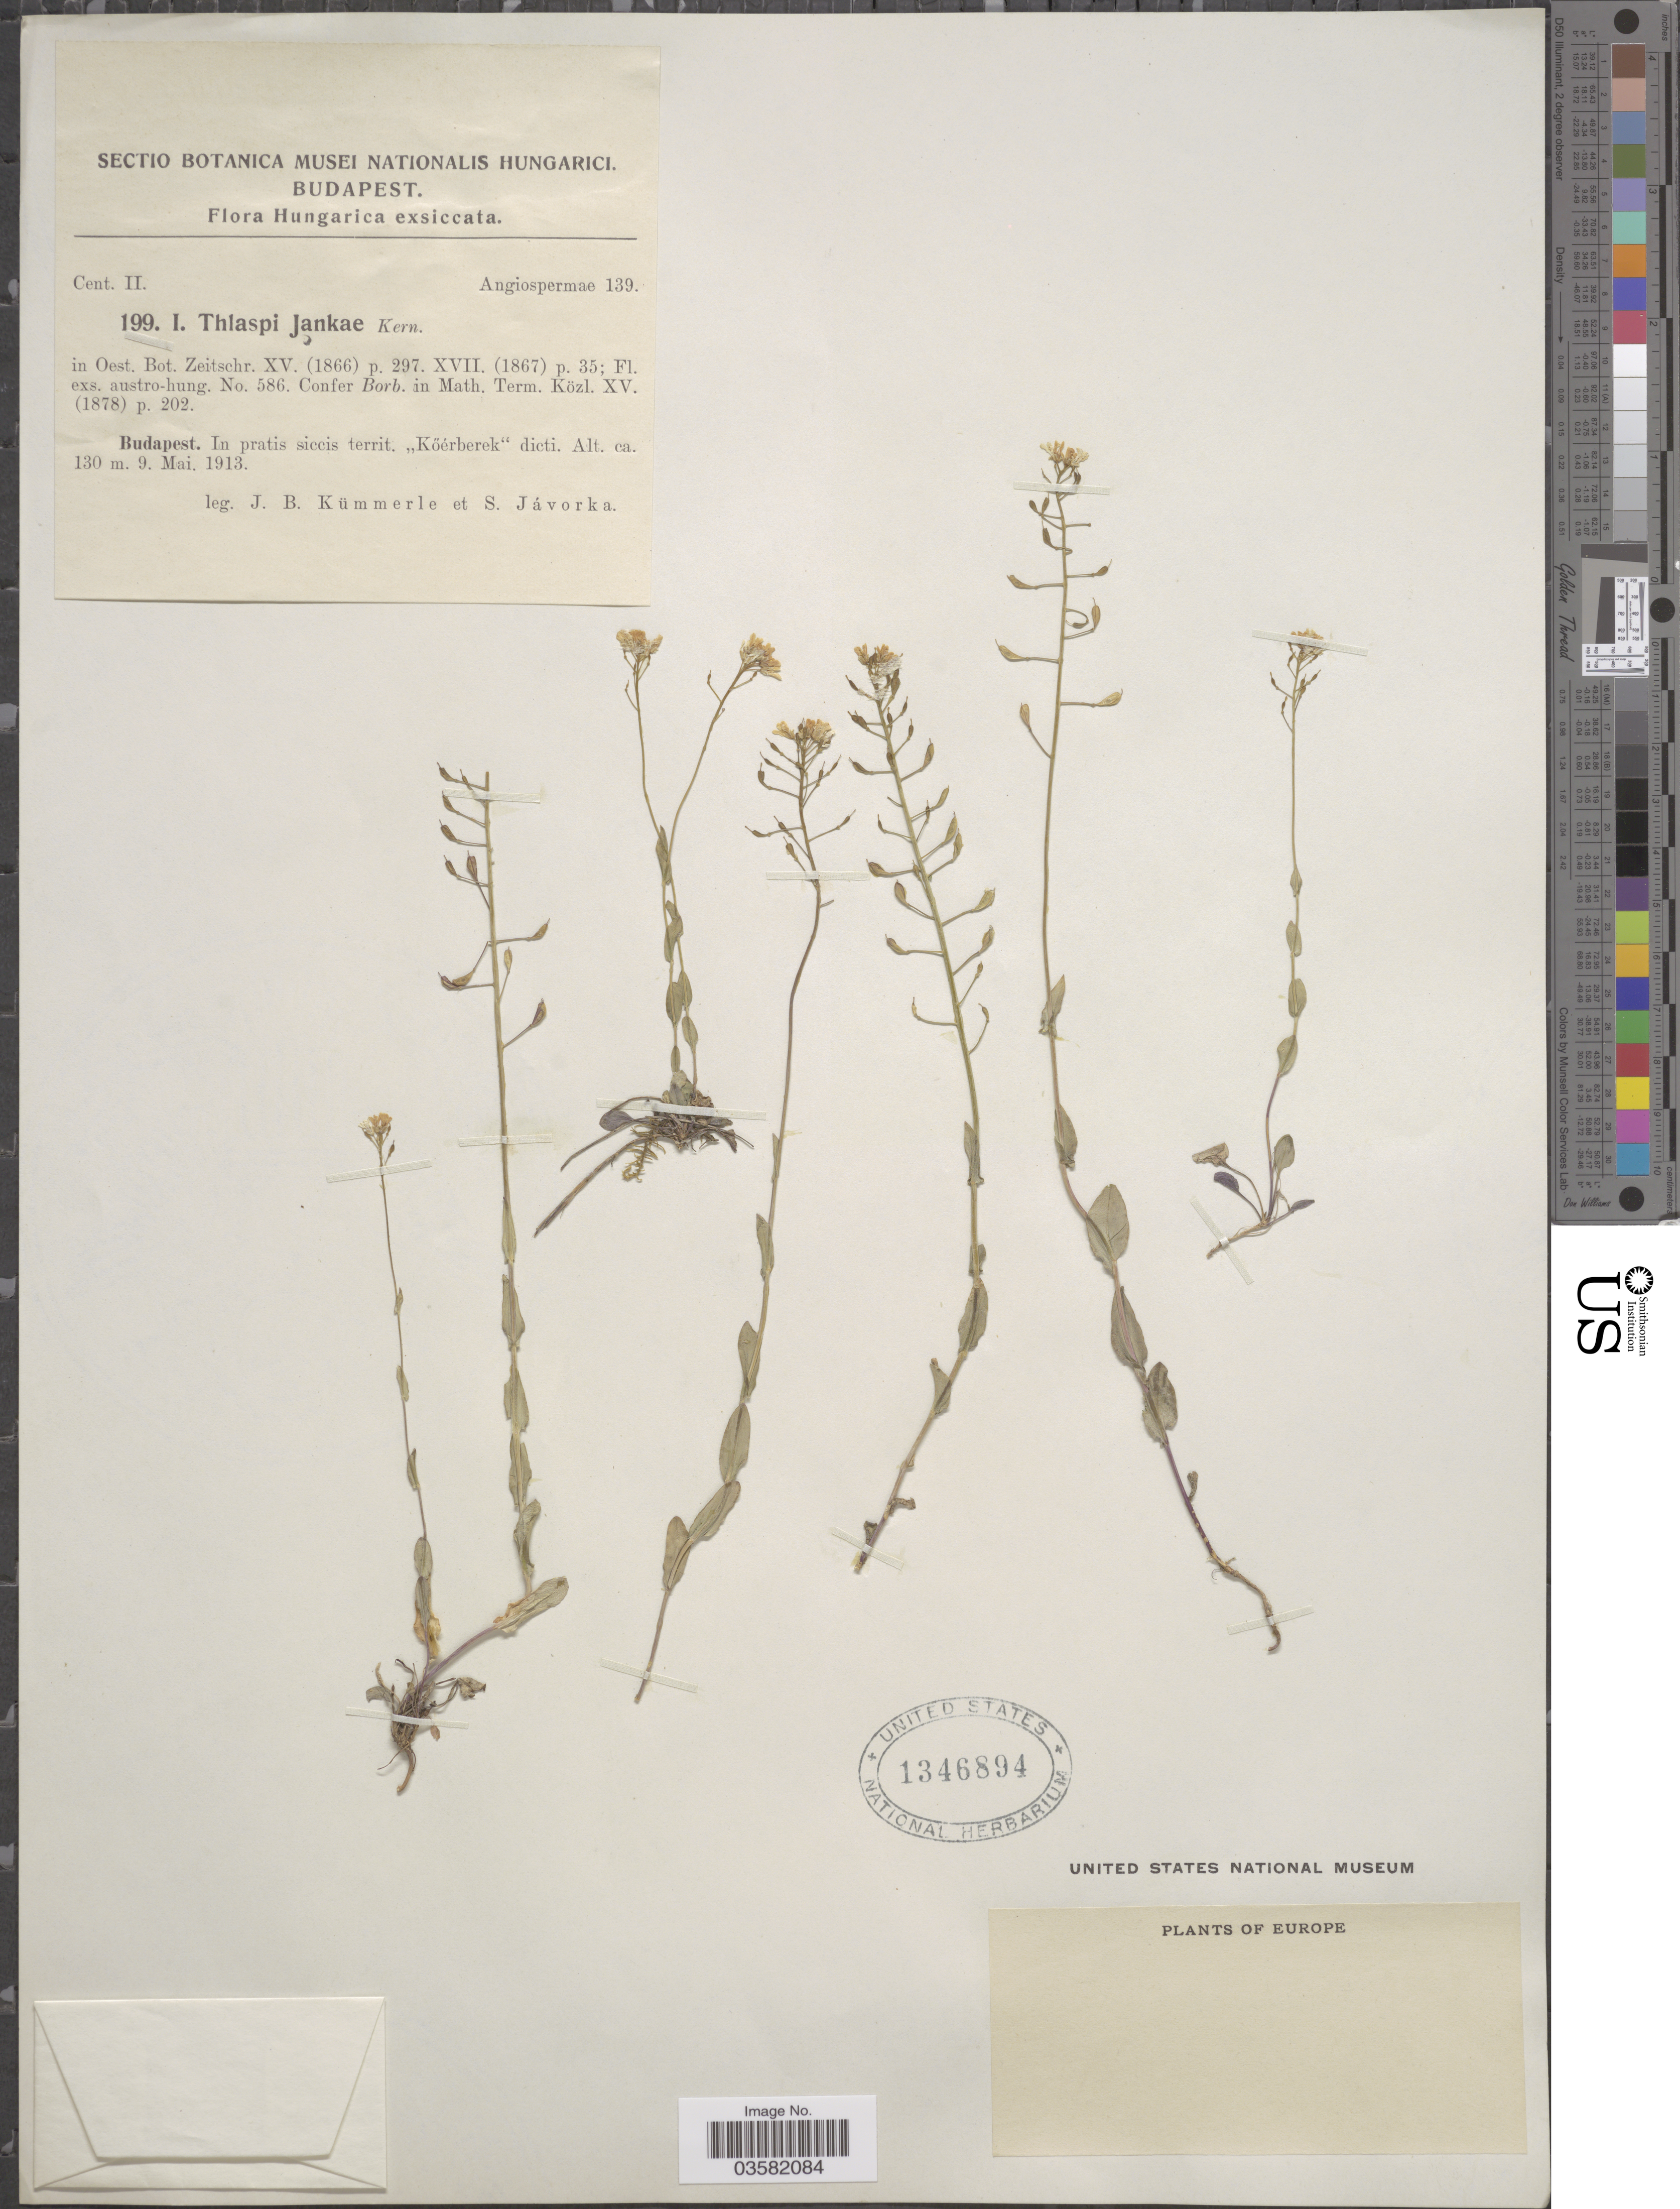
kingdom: Plantae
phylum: Tracheophyta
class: Magnoliopsida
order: Brassicales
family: Brassicaceae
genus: Thlaspi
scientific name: Thlaspi jankae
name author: A. Kern.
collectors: J. Kummerle & S. Javorka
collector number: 199I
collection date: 1913-05-09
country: Hungary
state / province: Budapest, Capital District of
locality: Budapest. In pratis siccis territ. "Köérberek" dicti.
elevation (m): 130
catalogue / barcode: US 1346894